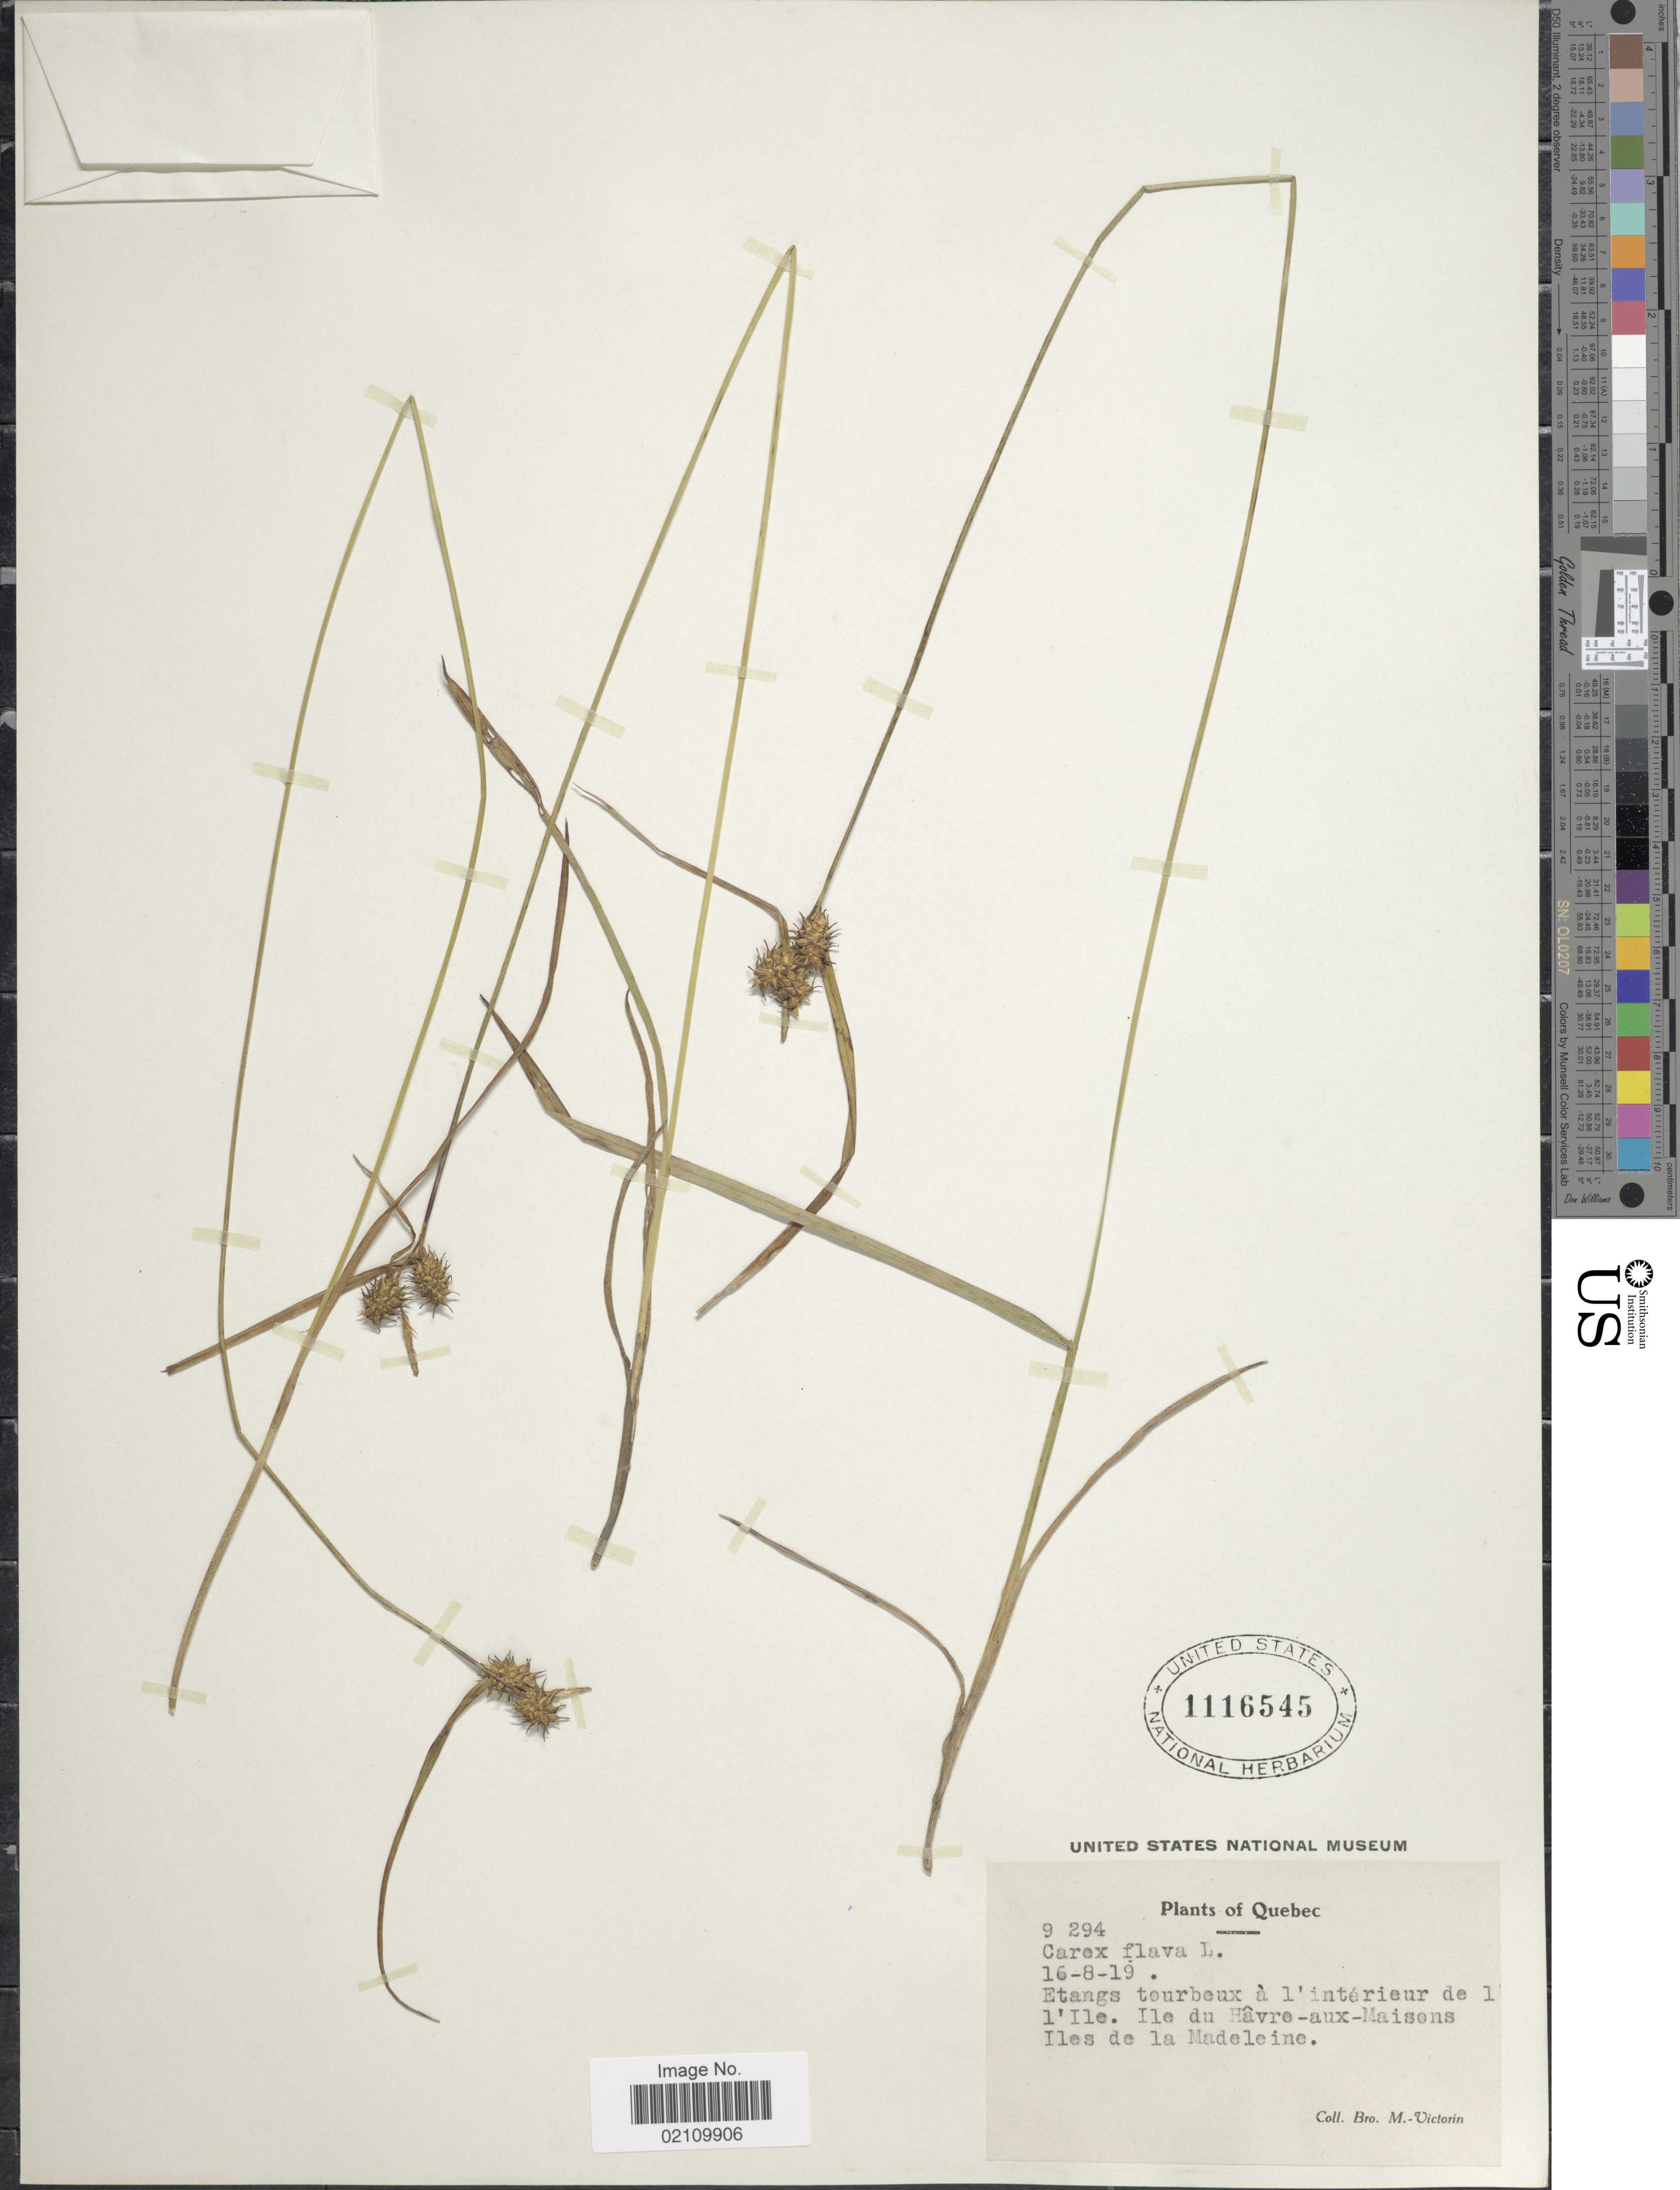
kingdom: Plantae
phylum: Tracheophyta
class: Liliopsida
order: Poales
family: Cyperaceae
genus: Carex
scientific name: Carex flava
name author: L.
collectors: Fr. Marie-Victorin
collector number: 9294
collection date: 1919-08-16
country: Canada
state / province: Quebec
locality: Etangs tourbeux a l'interieur de I I'lle. Ile du Havre-aux-Maisons. Iles de la Madeleine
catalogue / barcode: US 1116545